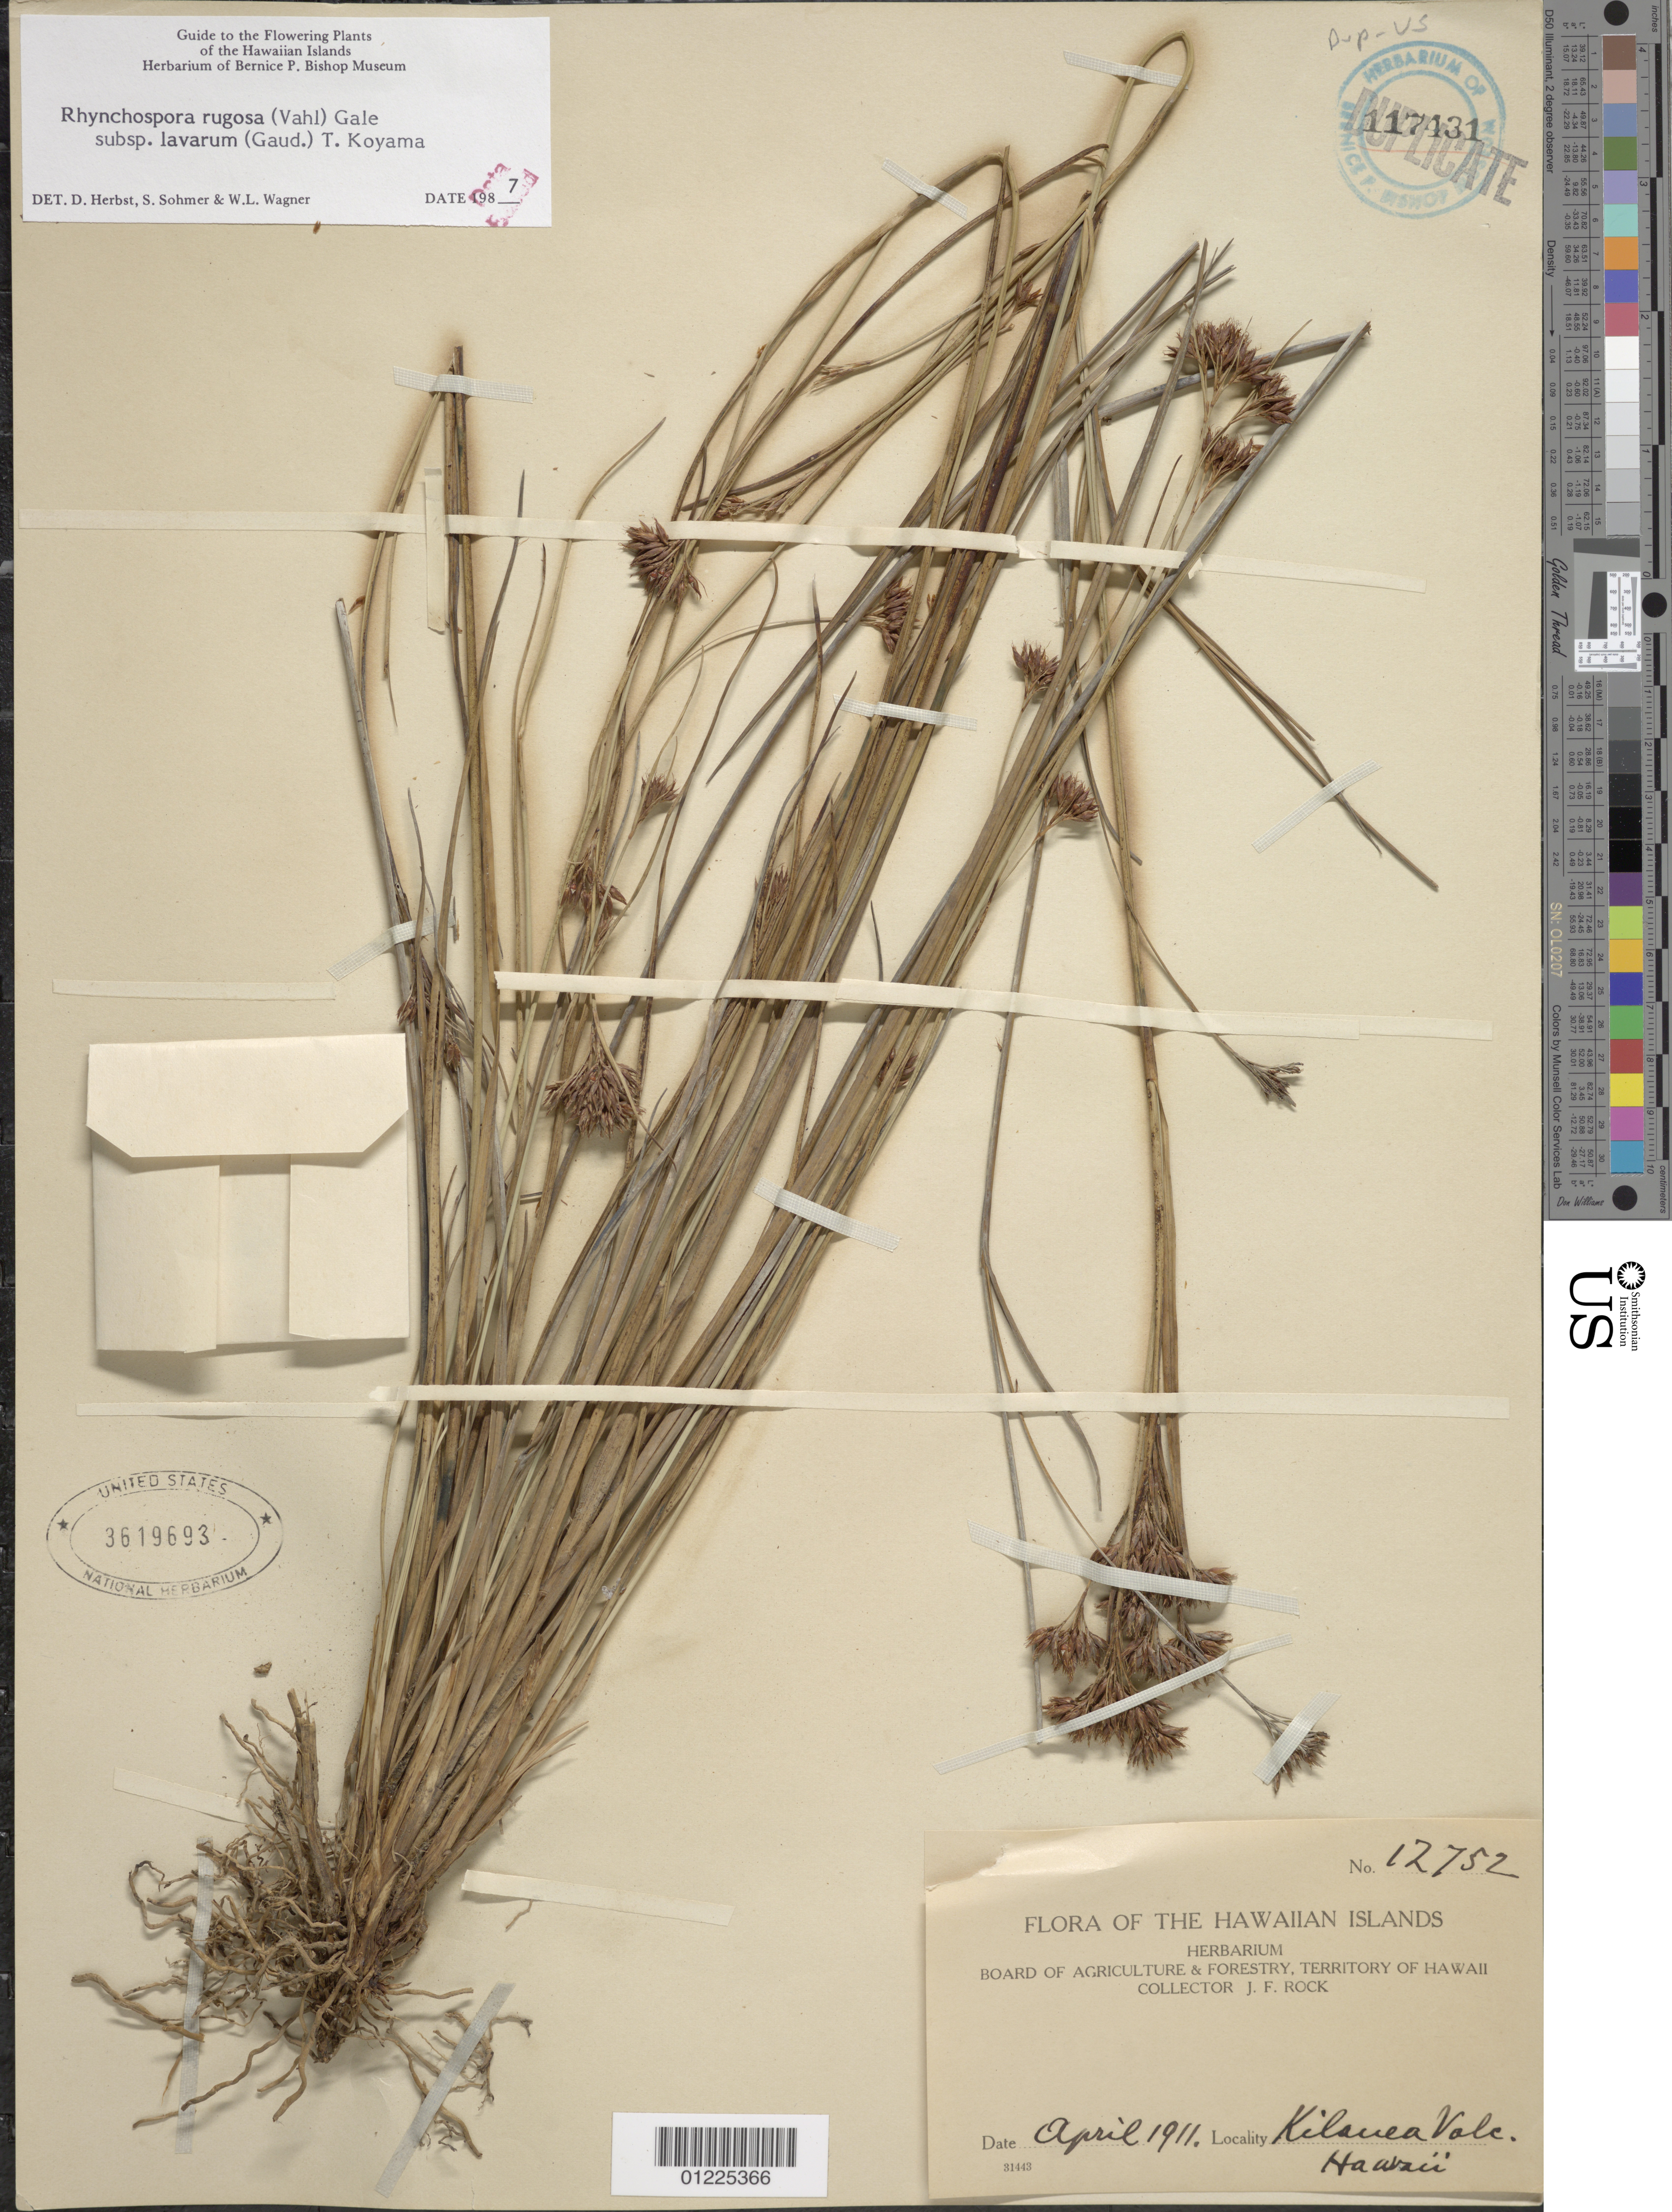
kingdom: Plantae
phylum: Tracheophyta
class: Liliopsida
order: Poales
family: Cyperaceae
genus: Rhynchospora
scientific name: Rhynchospora rugosa subsp. lavarum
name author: (Gaudich.) T. Koyama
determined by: Herbst, D. R.; Sohmer, S. H.; Wagner, W. L.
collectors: J. F. Rock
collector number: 12752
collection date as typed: Apr 1911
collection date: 1911-04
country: United States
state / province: Hawaii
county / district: Hawaii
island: Hawaii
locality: Volcano Kilauea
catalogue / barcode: US 3619693